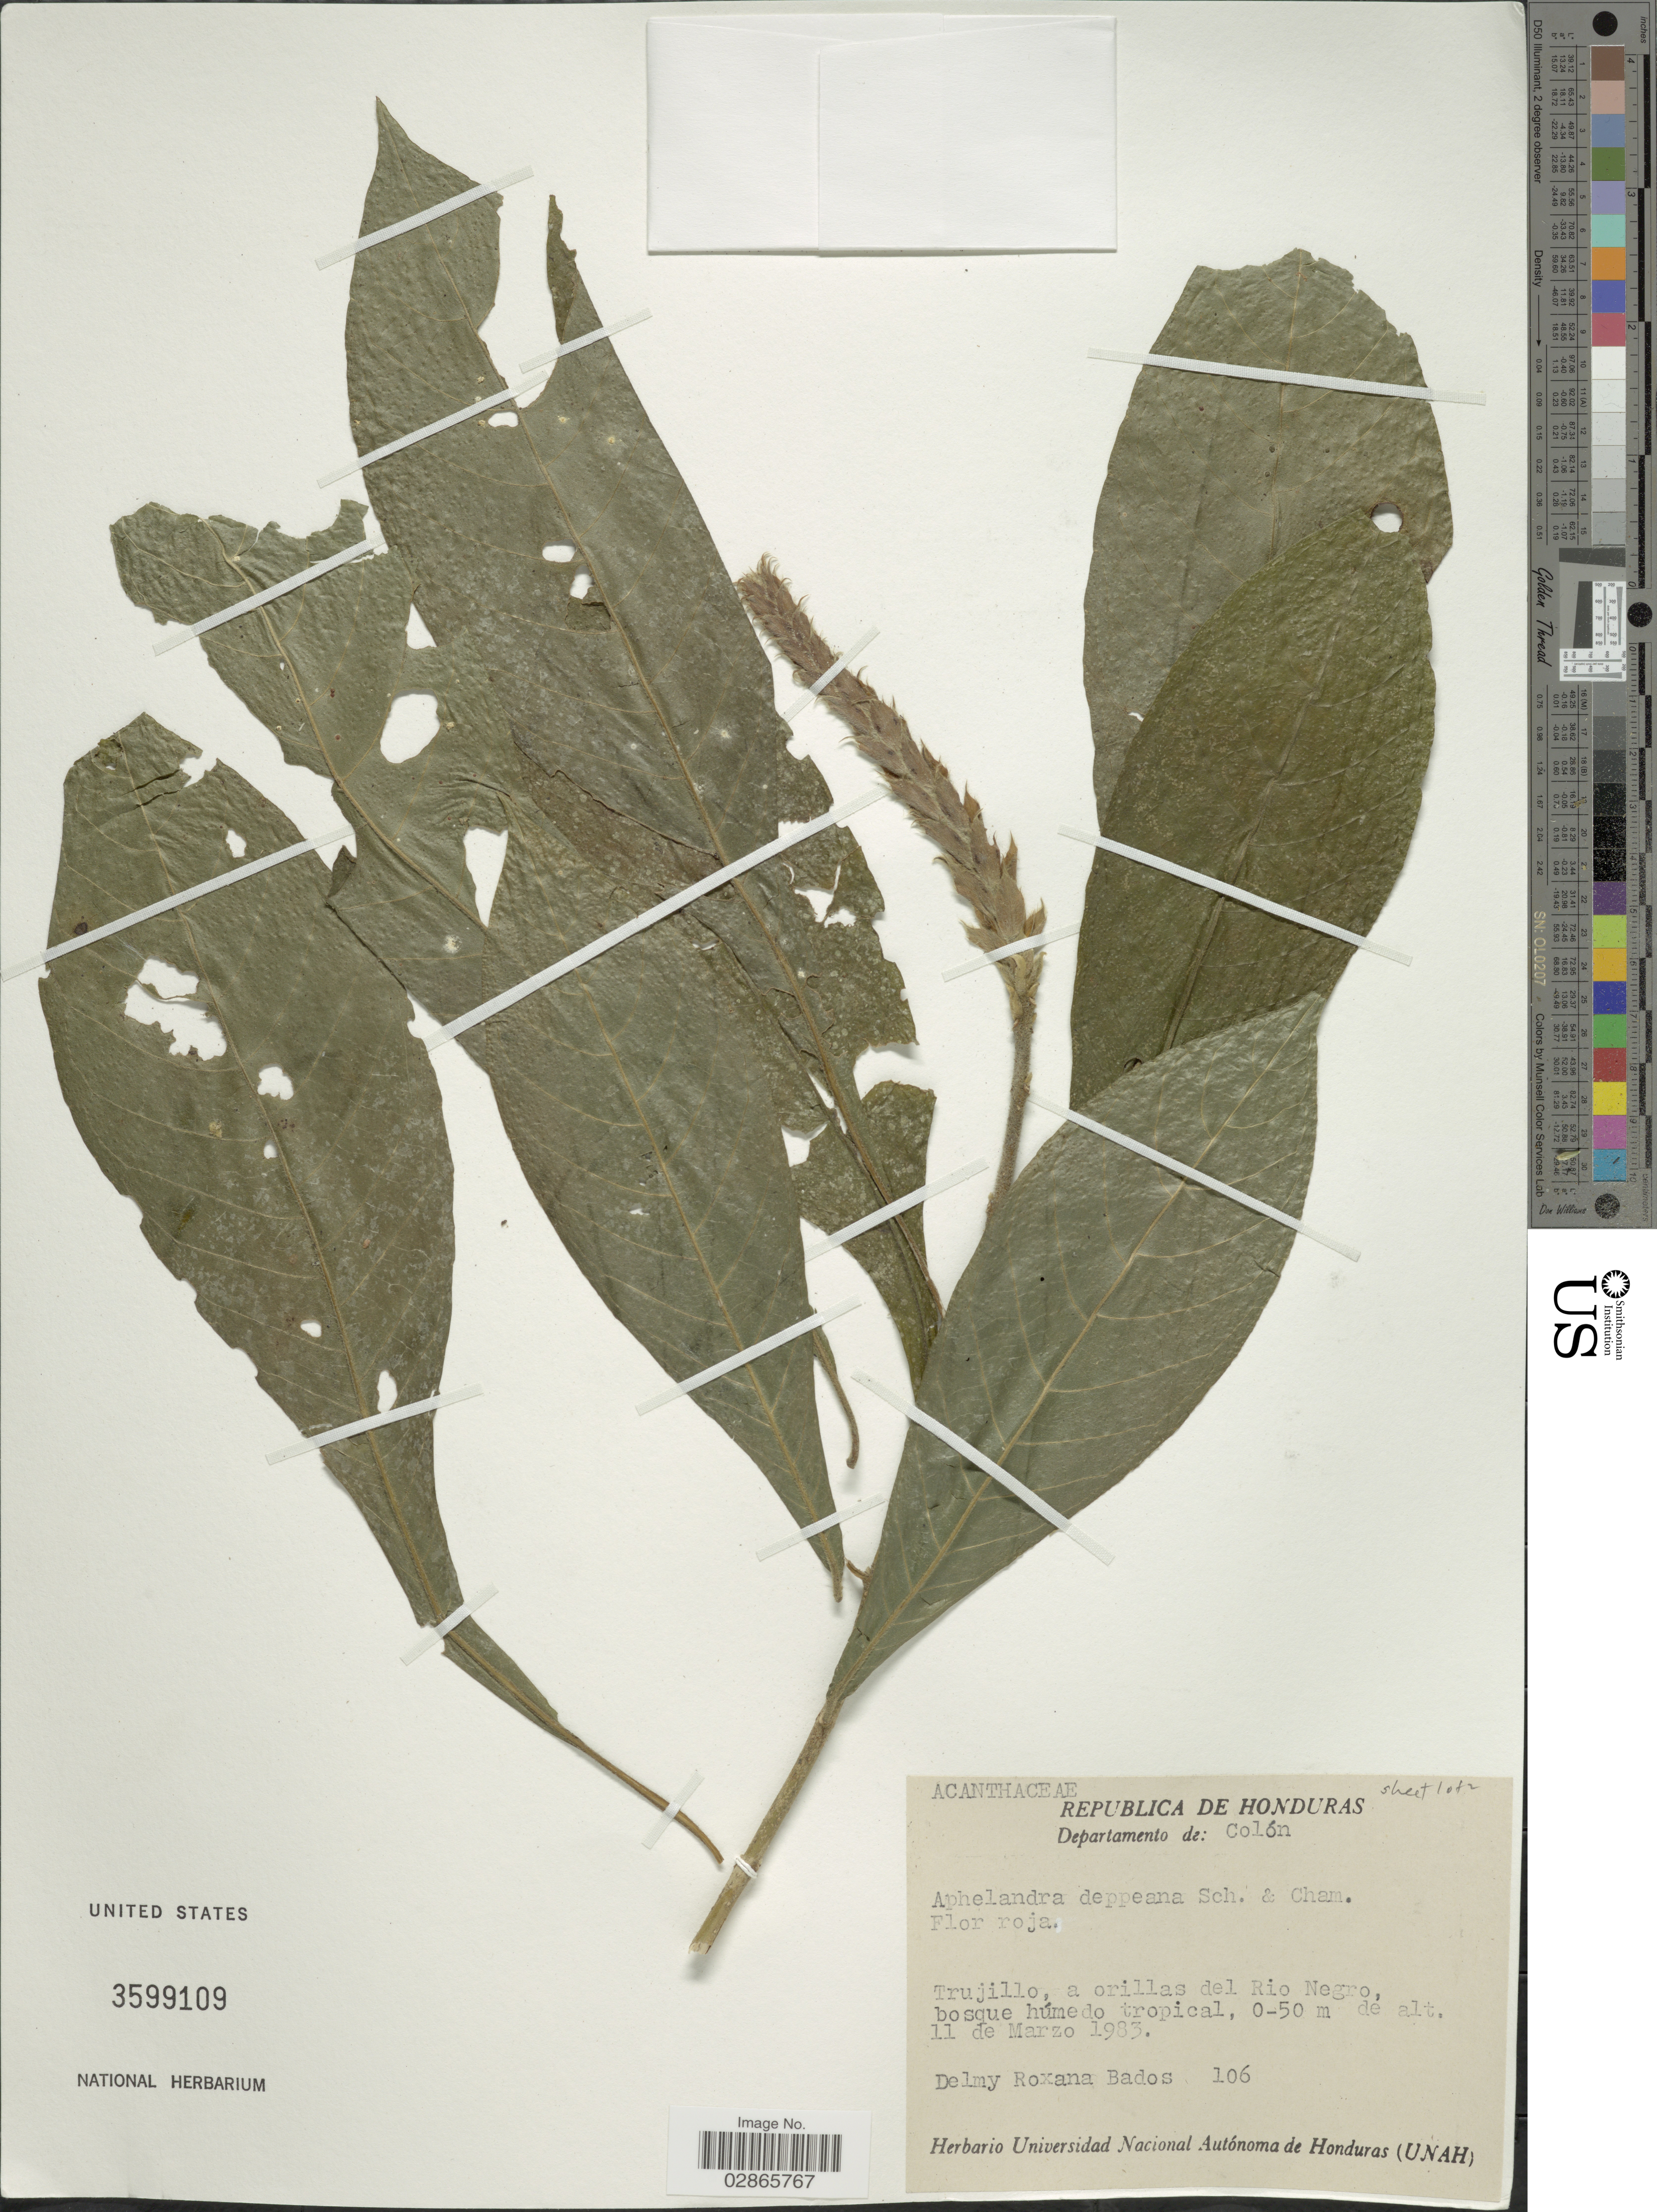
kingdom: Plantae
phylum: Tracheophyta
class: Magnoliopsida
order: Lamiales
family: Acanthaceae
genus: Aphelandra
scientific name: Aphelandra deppeana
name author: Schltdl. & Cham.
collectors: D. Bados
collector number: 106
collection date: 1983-03-11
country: Honduras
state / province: Colón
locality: Departamento de: Colón. Trujillo, a orillas del Rio Negro.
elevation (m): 0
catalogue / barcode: US 3599109